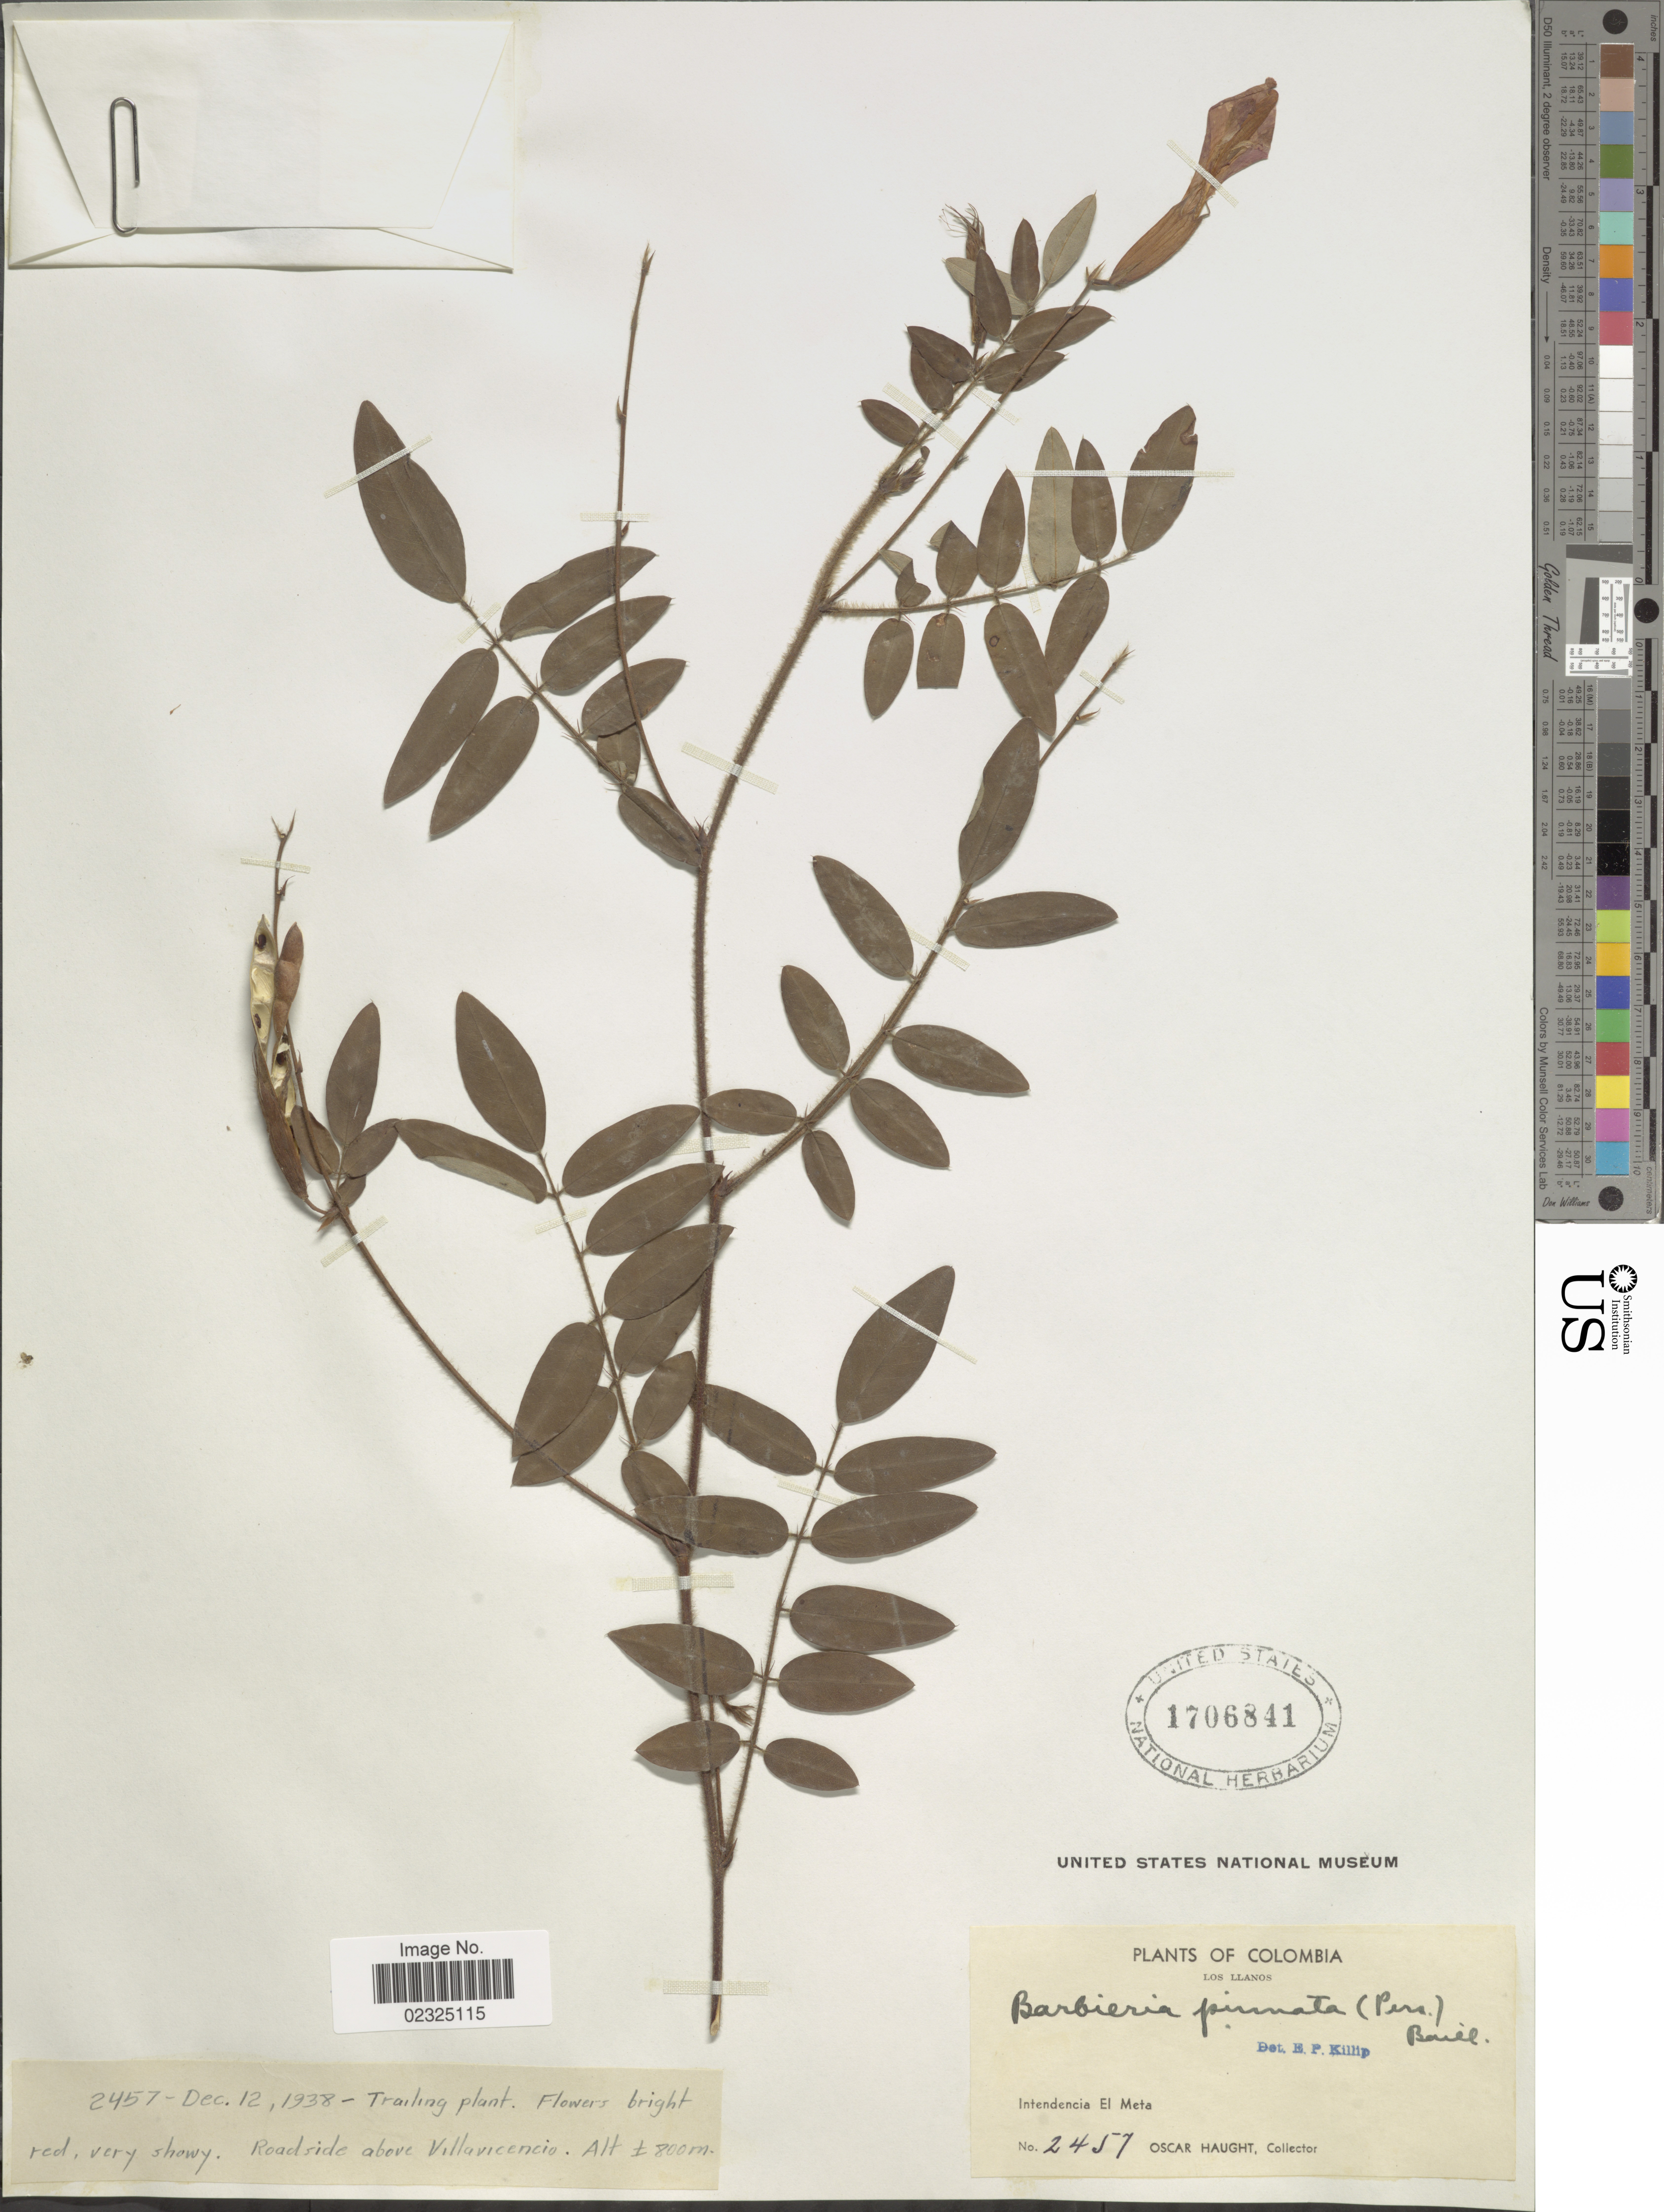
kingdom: Plantae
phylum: Tracheophyta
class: Magnoliopsida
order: Fabales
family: Fabaceae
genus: Barbieria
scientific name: Barbieria sp.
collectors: O. L. Haught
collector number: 2457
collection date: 1938-12-12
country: Colombia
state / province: Meta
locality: Los Llanos, Intendencia El Meta, roaddie above Villavicencio.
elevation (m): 800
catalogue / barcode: US 1706841